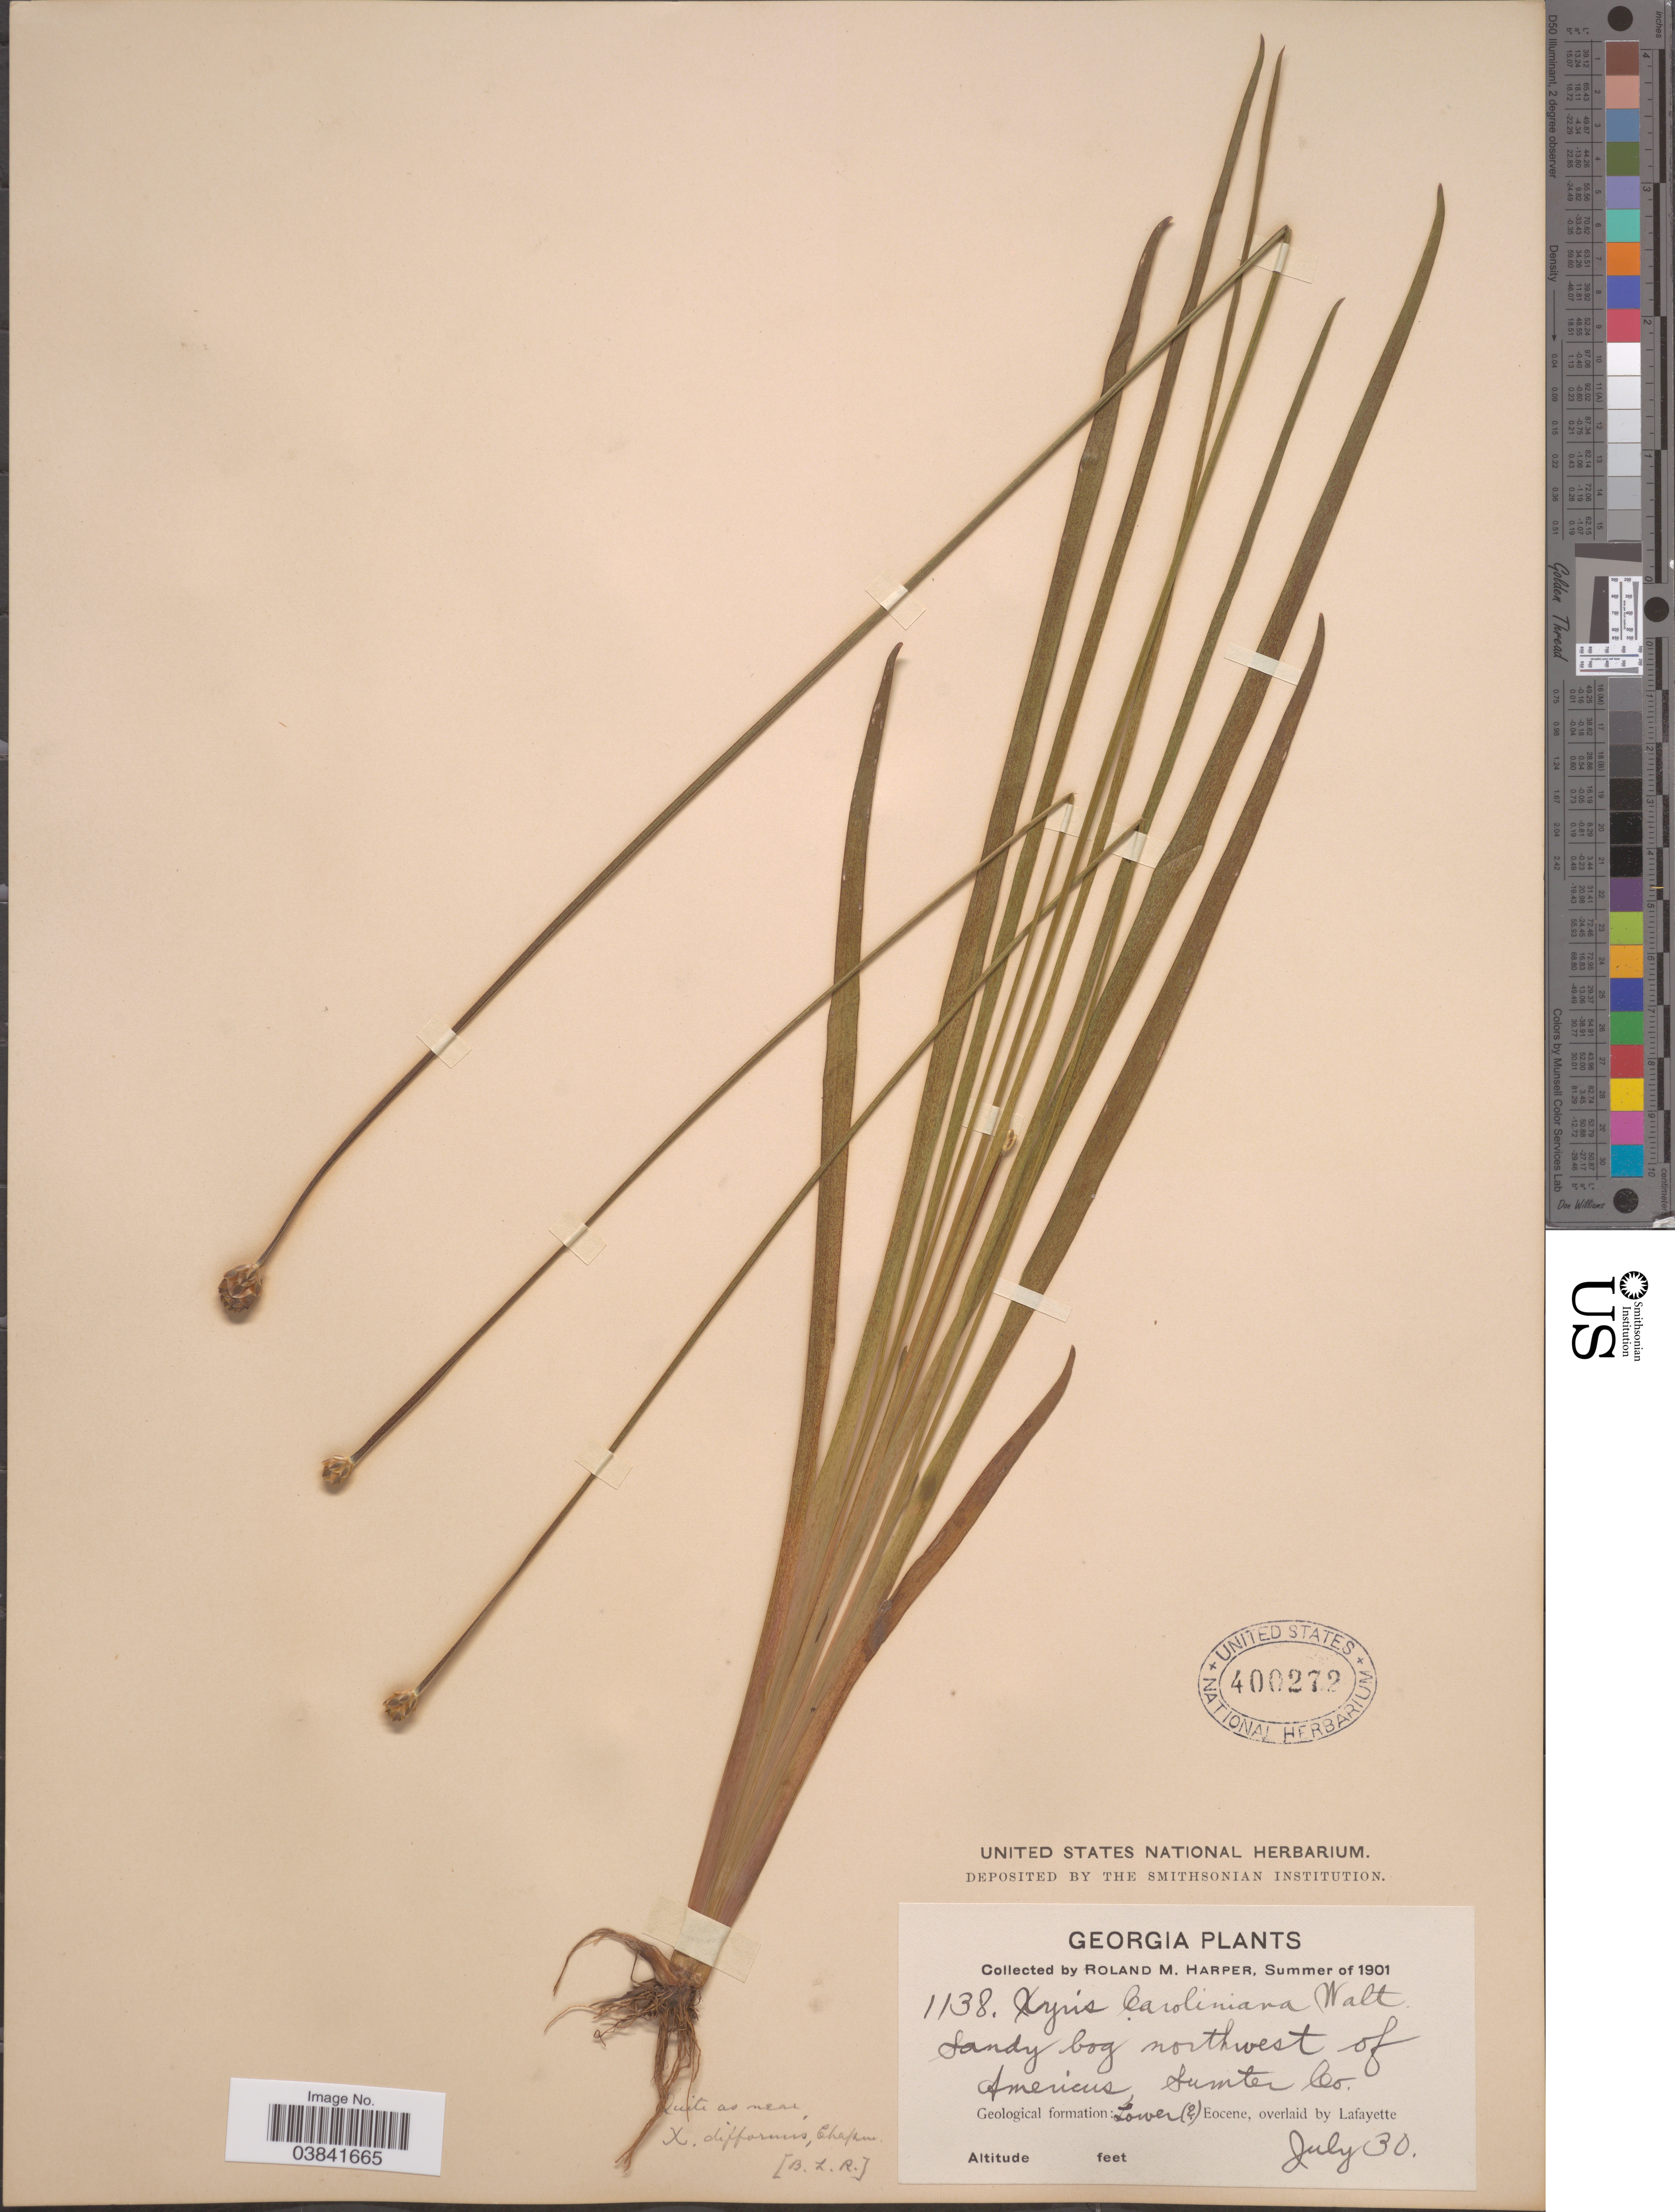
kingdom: Plantae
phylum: Tracheophyta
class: Liliopsida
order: Poales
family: Xyridaceae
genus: Xyris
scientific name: Xyris difformis var. difformis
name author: Chapm.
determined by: Kral, Robert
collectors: R. M. Harper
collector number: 1138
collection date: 1901-07-30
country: United States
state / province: Georgia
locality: Sandy bog northwest of americus, Sumter Co. Geological formation: Lower Eocene, overlaid Lafayette.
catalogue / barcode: US 400272